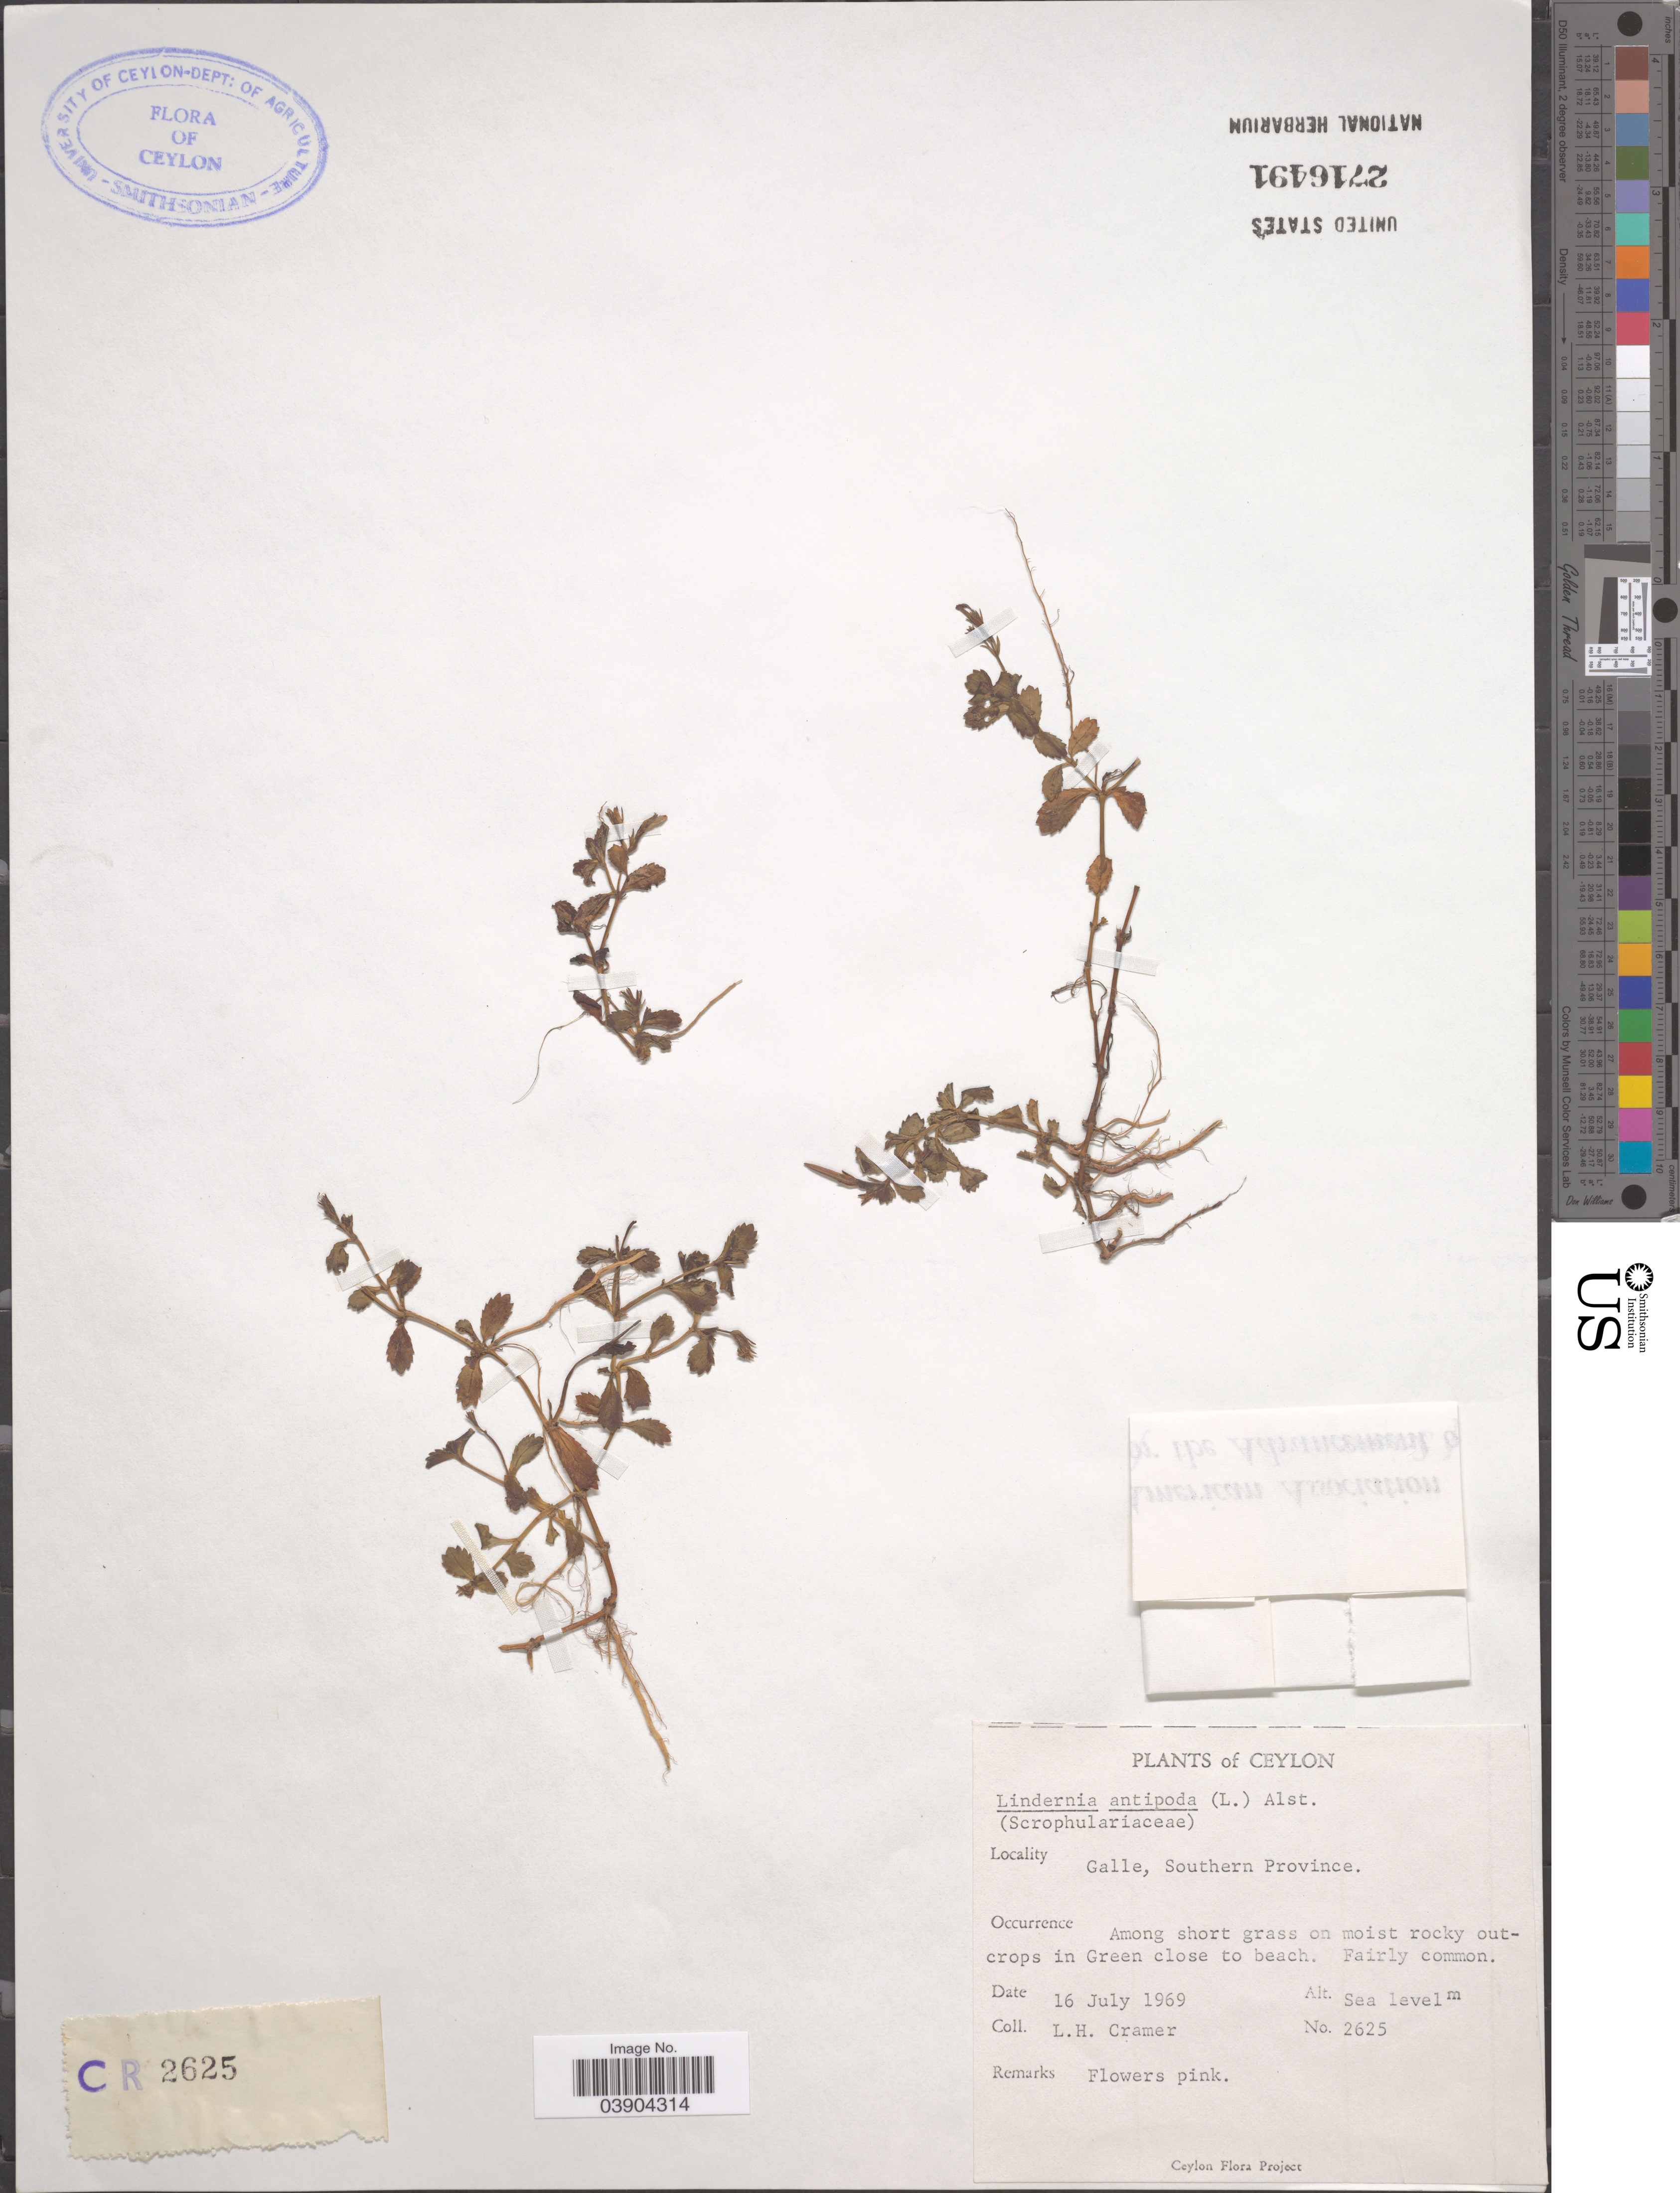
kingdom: Plantae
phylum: Tracheophyta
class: Magnoliopsida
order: Lamiales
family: Linderniaceae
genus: Lindernia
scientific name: Lindernia antipoda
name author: (L.) Alston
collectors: L. H. Cramer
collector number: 2625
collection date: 1969-07-16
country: Sri Lanka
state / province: Southern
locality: Ceylon. Galle. In Green close to beach.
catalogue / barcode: US 2716491